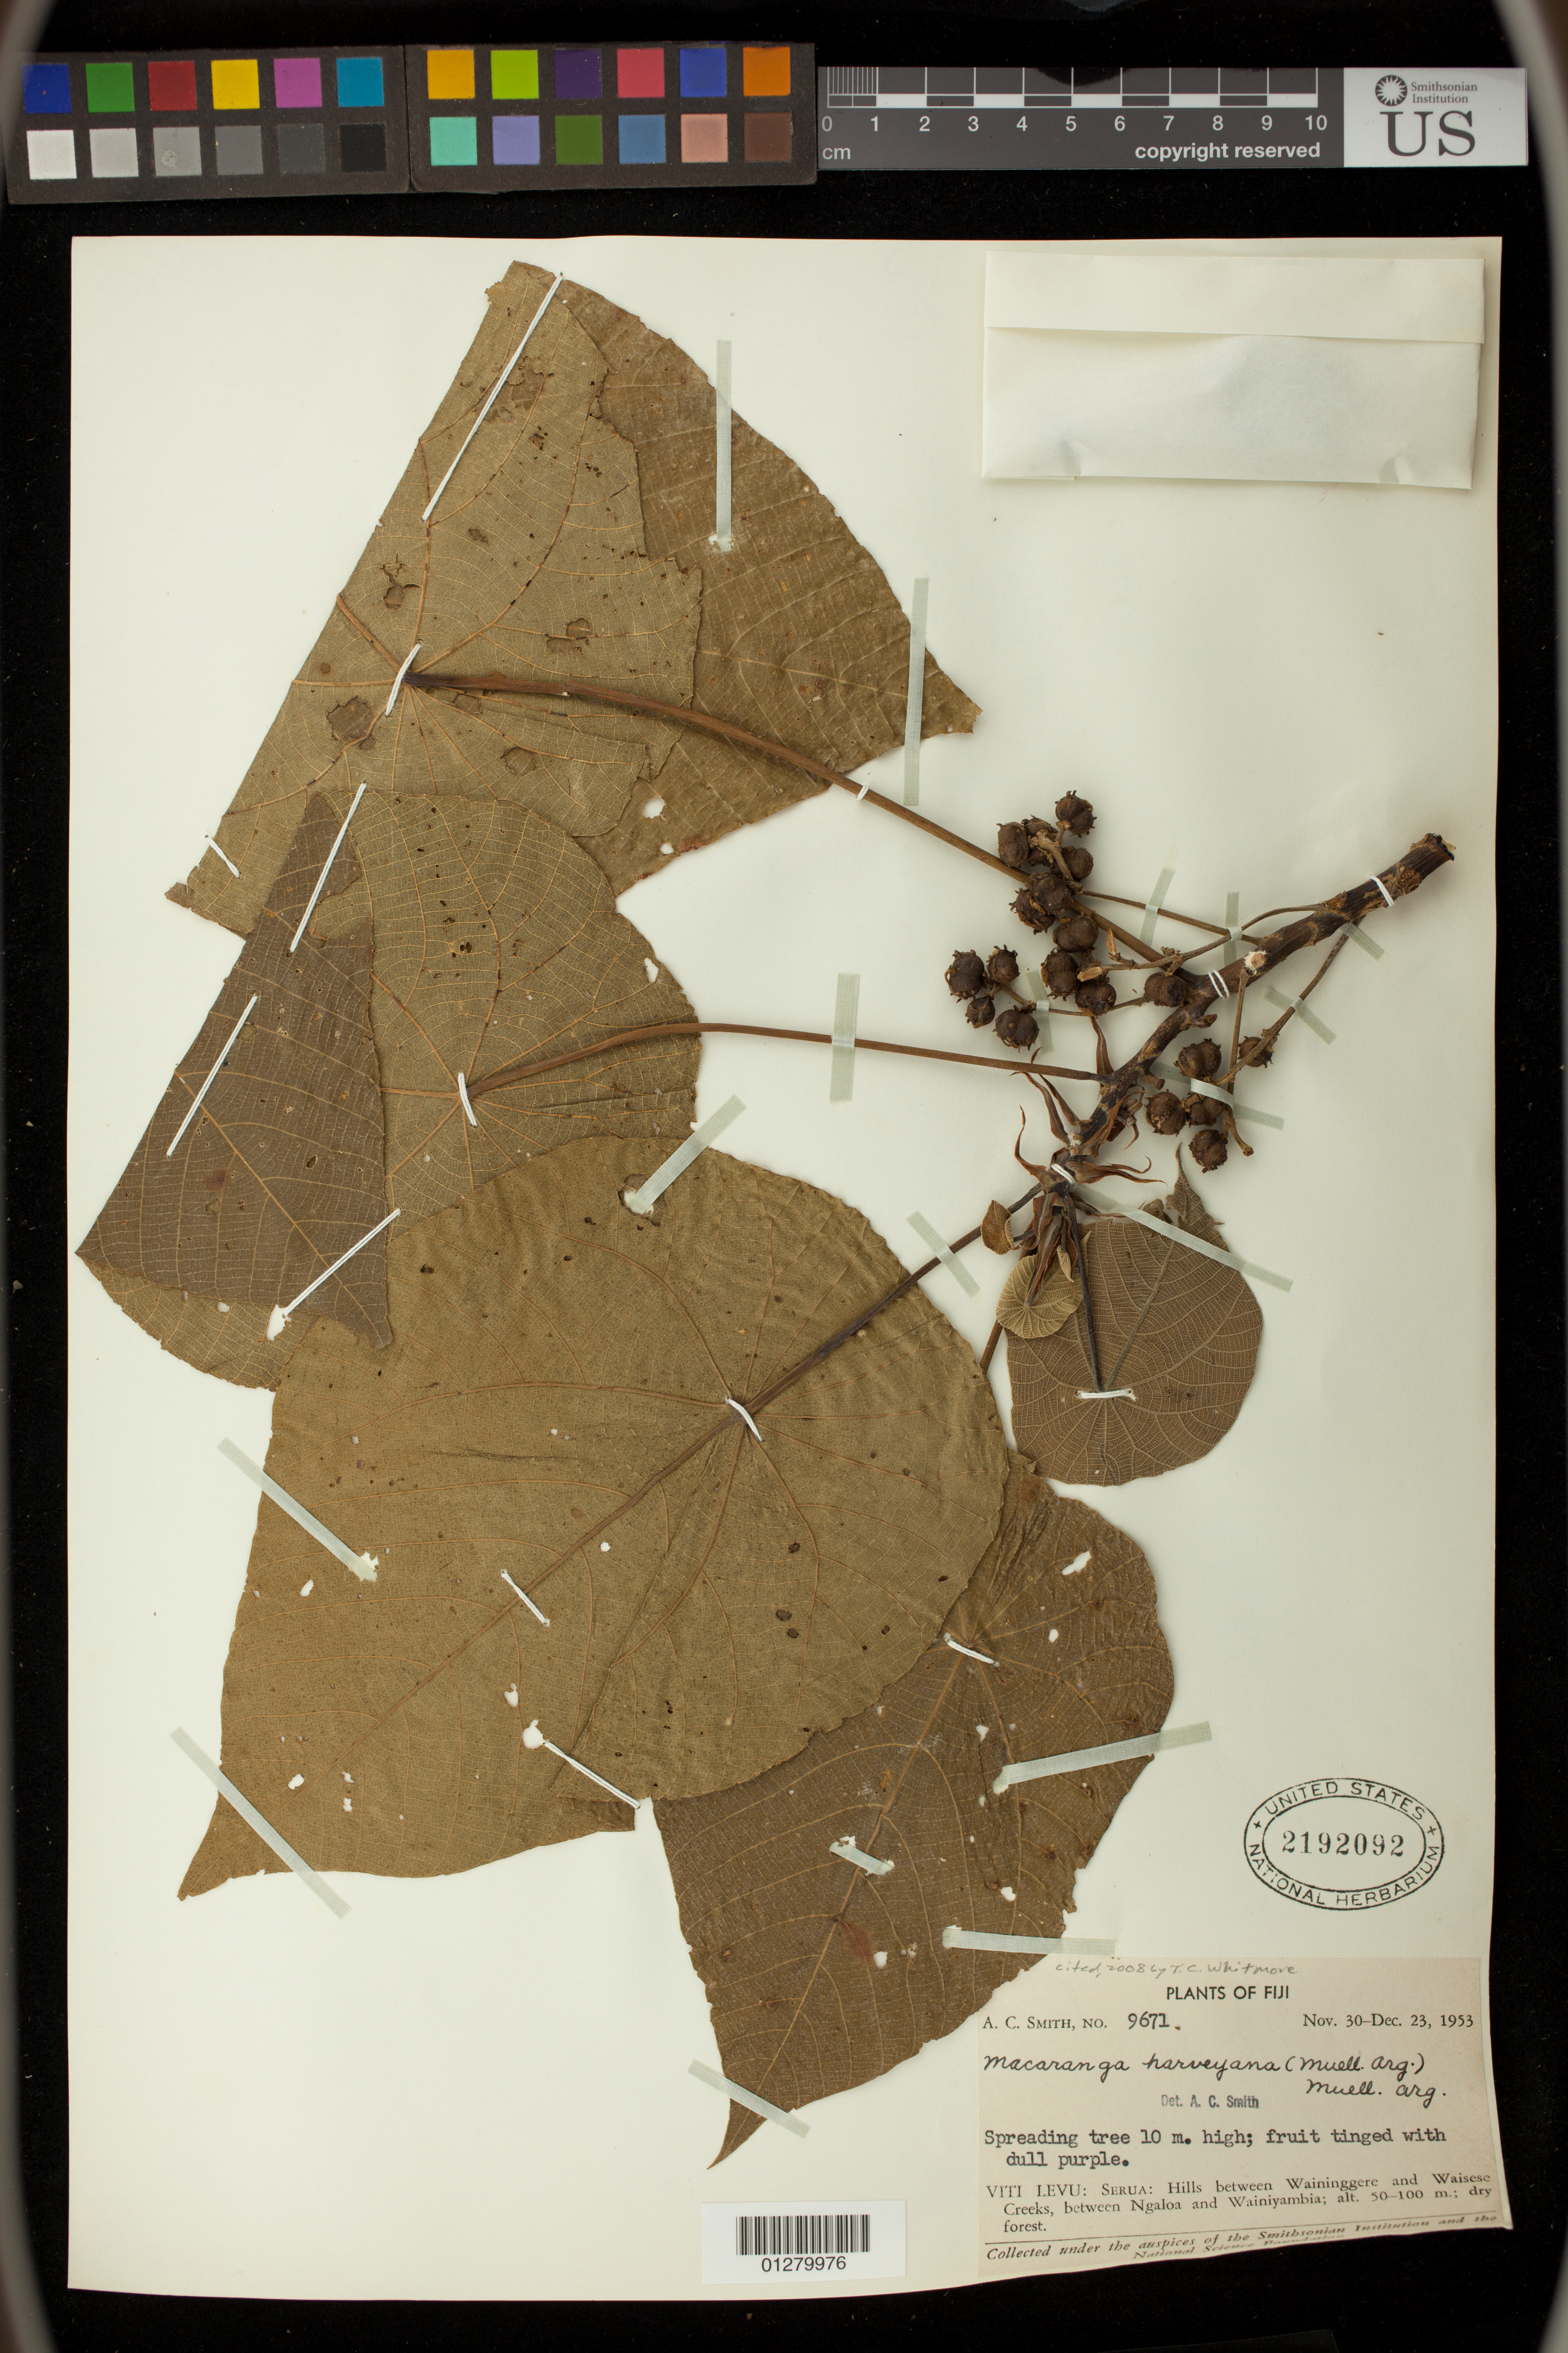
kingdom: Plantae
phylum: Tracheophyta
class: Magnoliopsida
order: Malpighiales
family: Euphorbiaceae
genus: Macaranga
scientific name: Macaranga harveyana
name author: Müll. Arg.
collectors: A. C. Smith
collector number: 9671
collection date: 1953-11-30/1953-12-23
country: Fiji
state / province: Central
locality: Viti Levu: Serua: Hills between Waininggere and Waisese Creeks, between Ngaloa and Wainiyambia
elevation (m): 50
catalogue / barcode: US 2192092